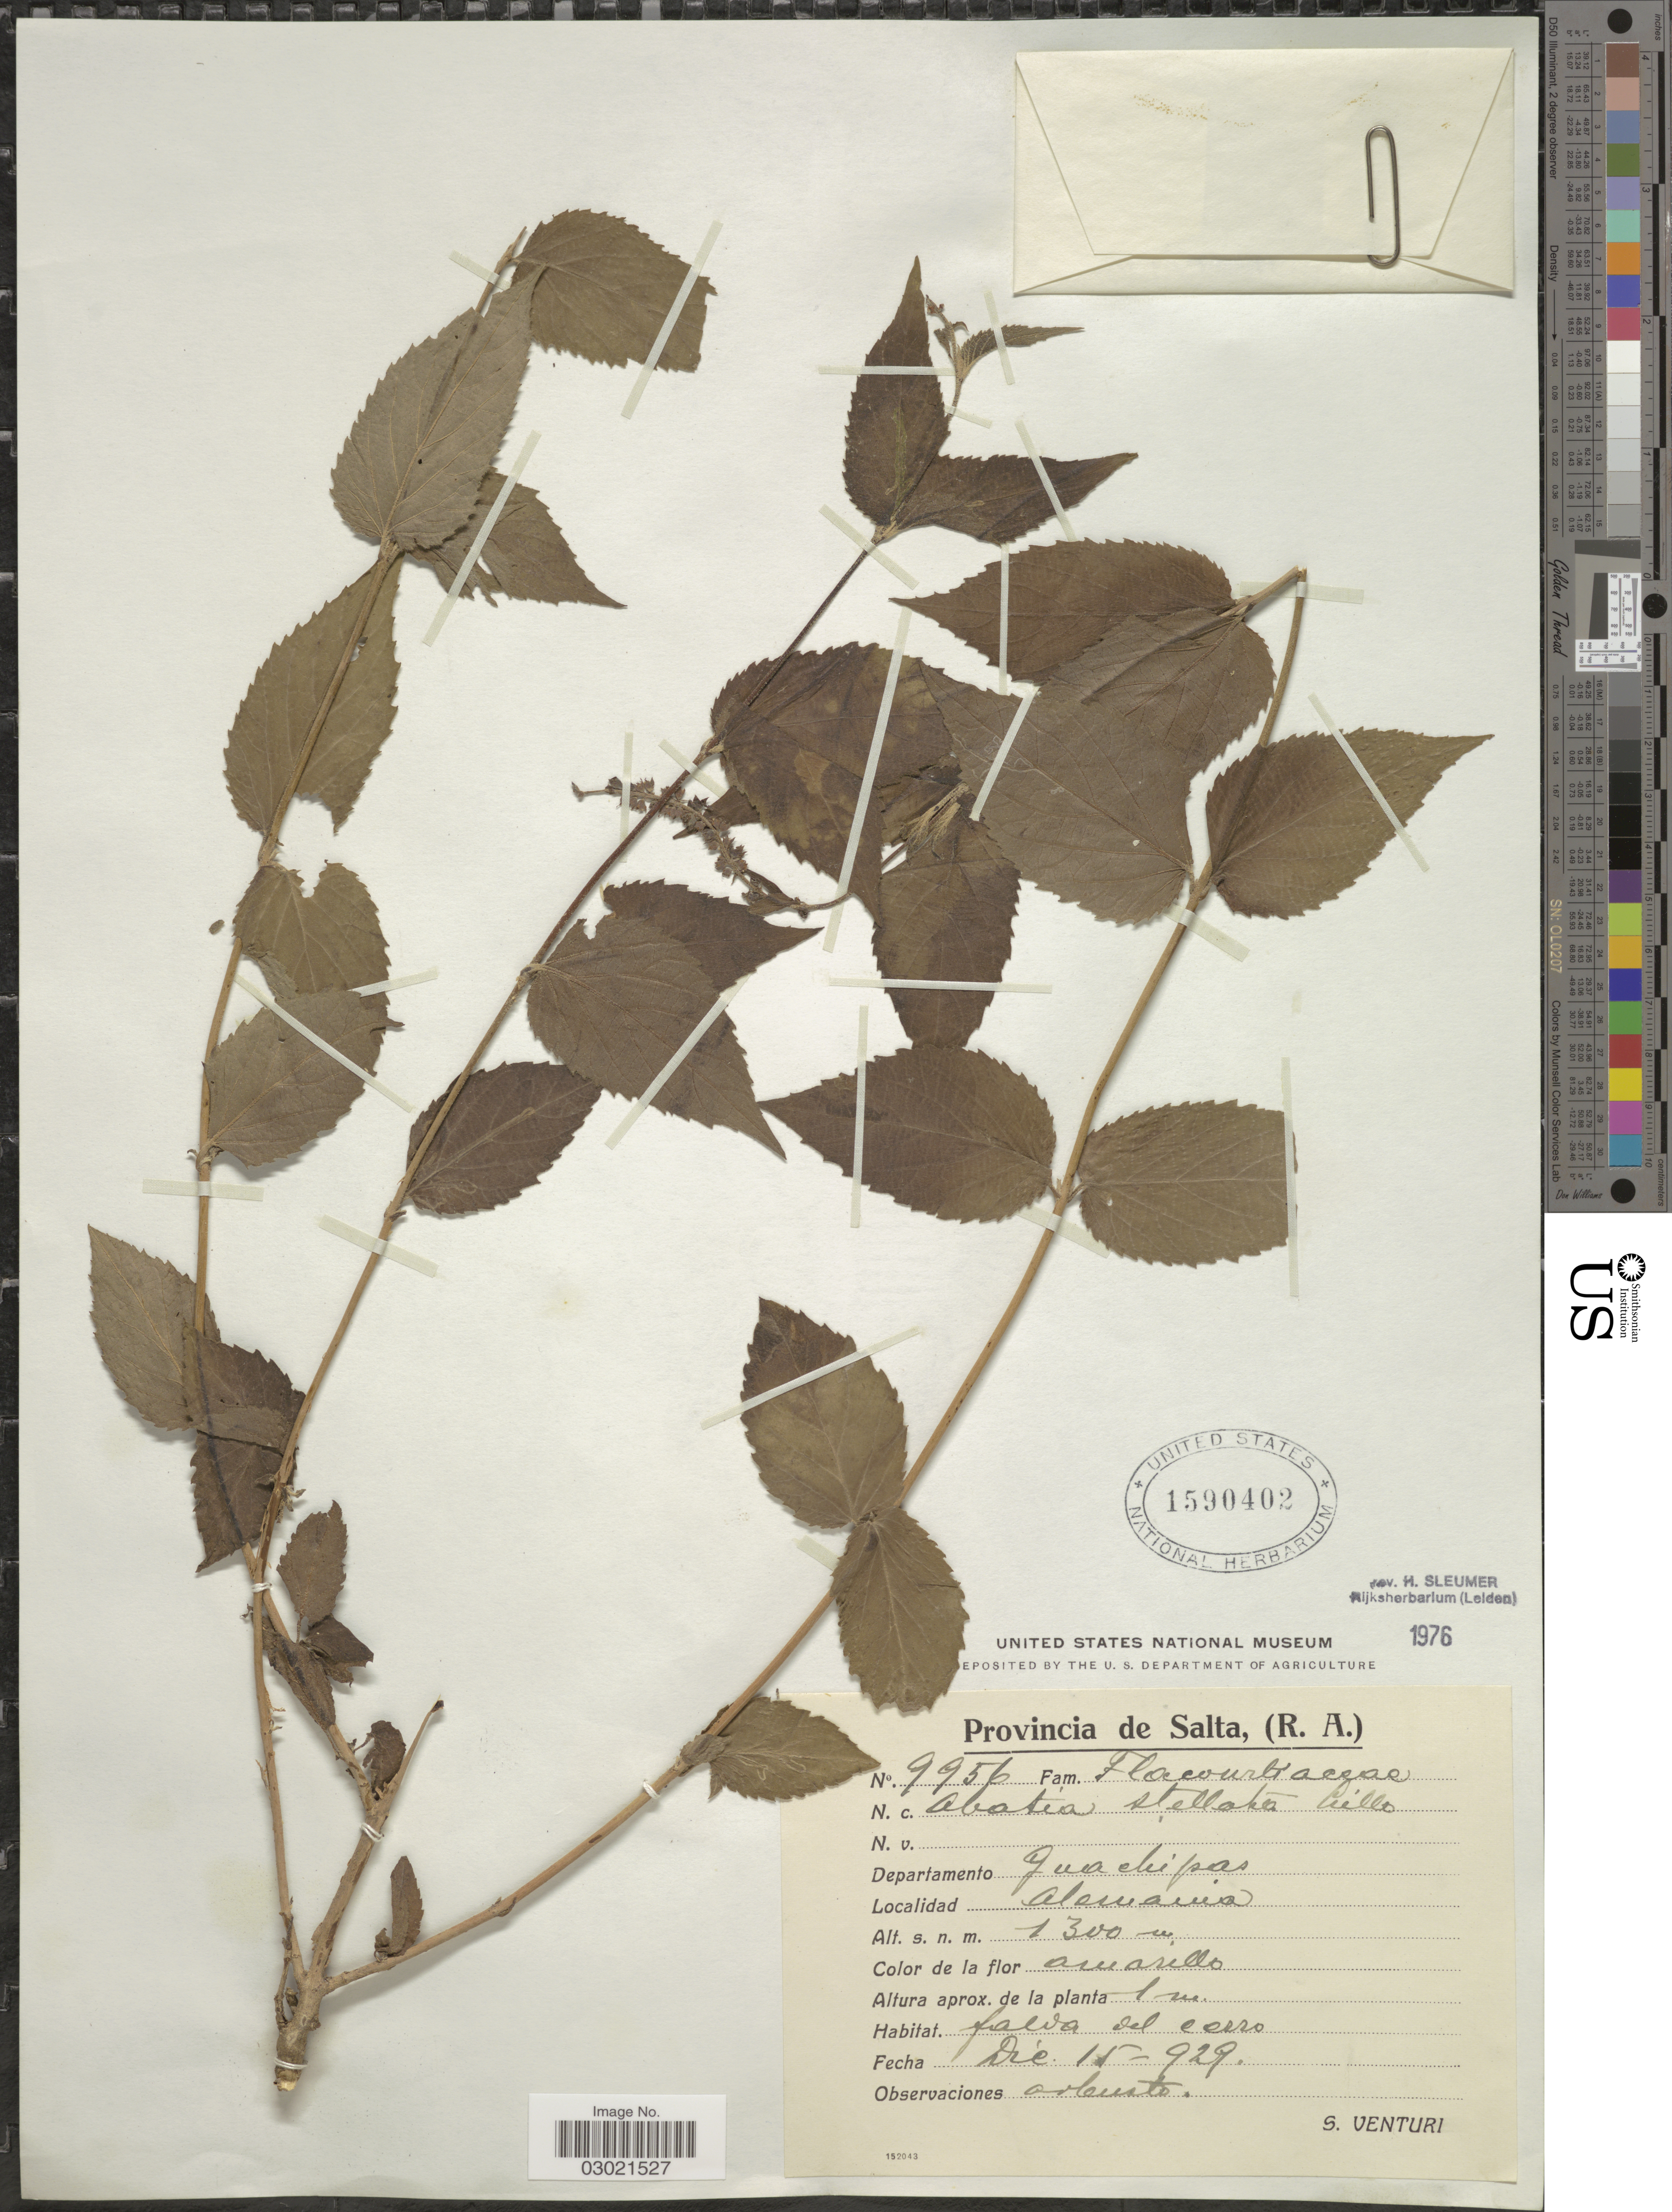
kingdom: Plantae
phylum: Tracheophyta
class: Magnoliopsida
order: Malpighiales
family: Salicaceae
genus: Abatia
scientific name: Abatia stellata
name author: Lillo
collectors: S. Venturi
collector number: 9956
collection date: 1929-12-15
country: Argentina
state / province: Salta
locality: Provincia de Salta, (R.A.). Departamento Guachipas. Alemania.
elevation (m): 1300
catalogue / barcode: US 1590402